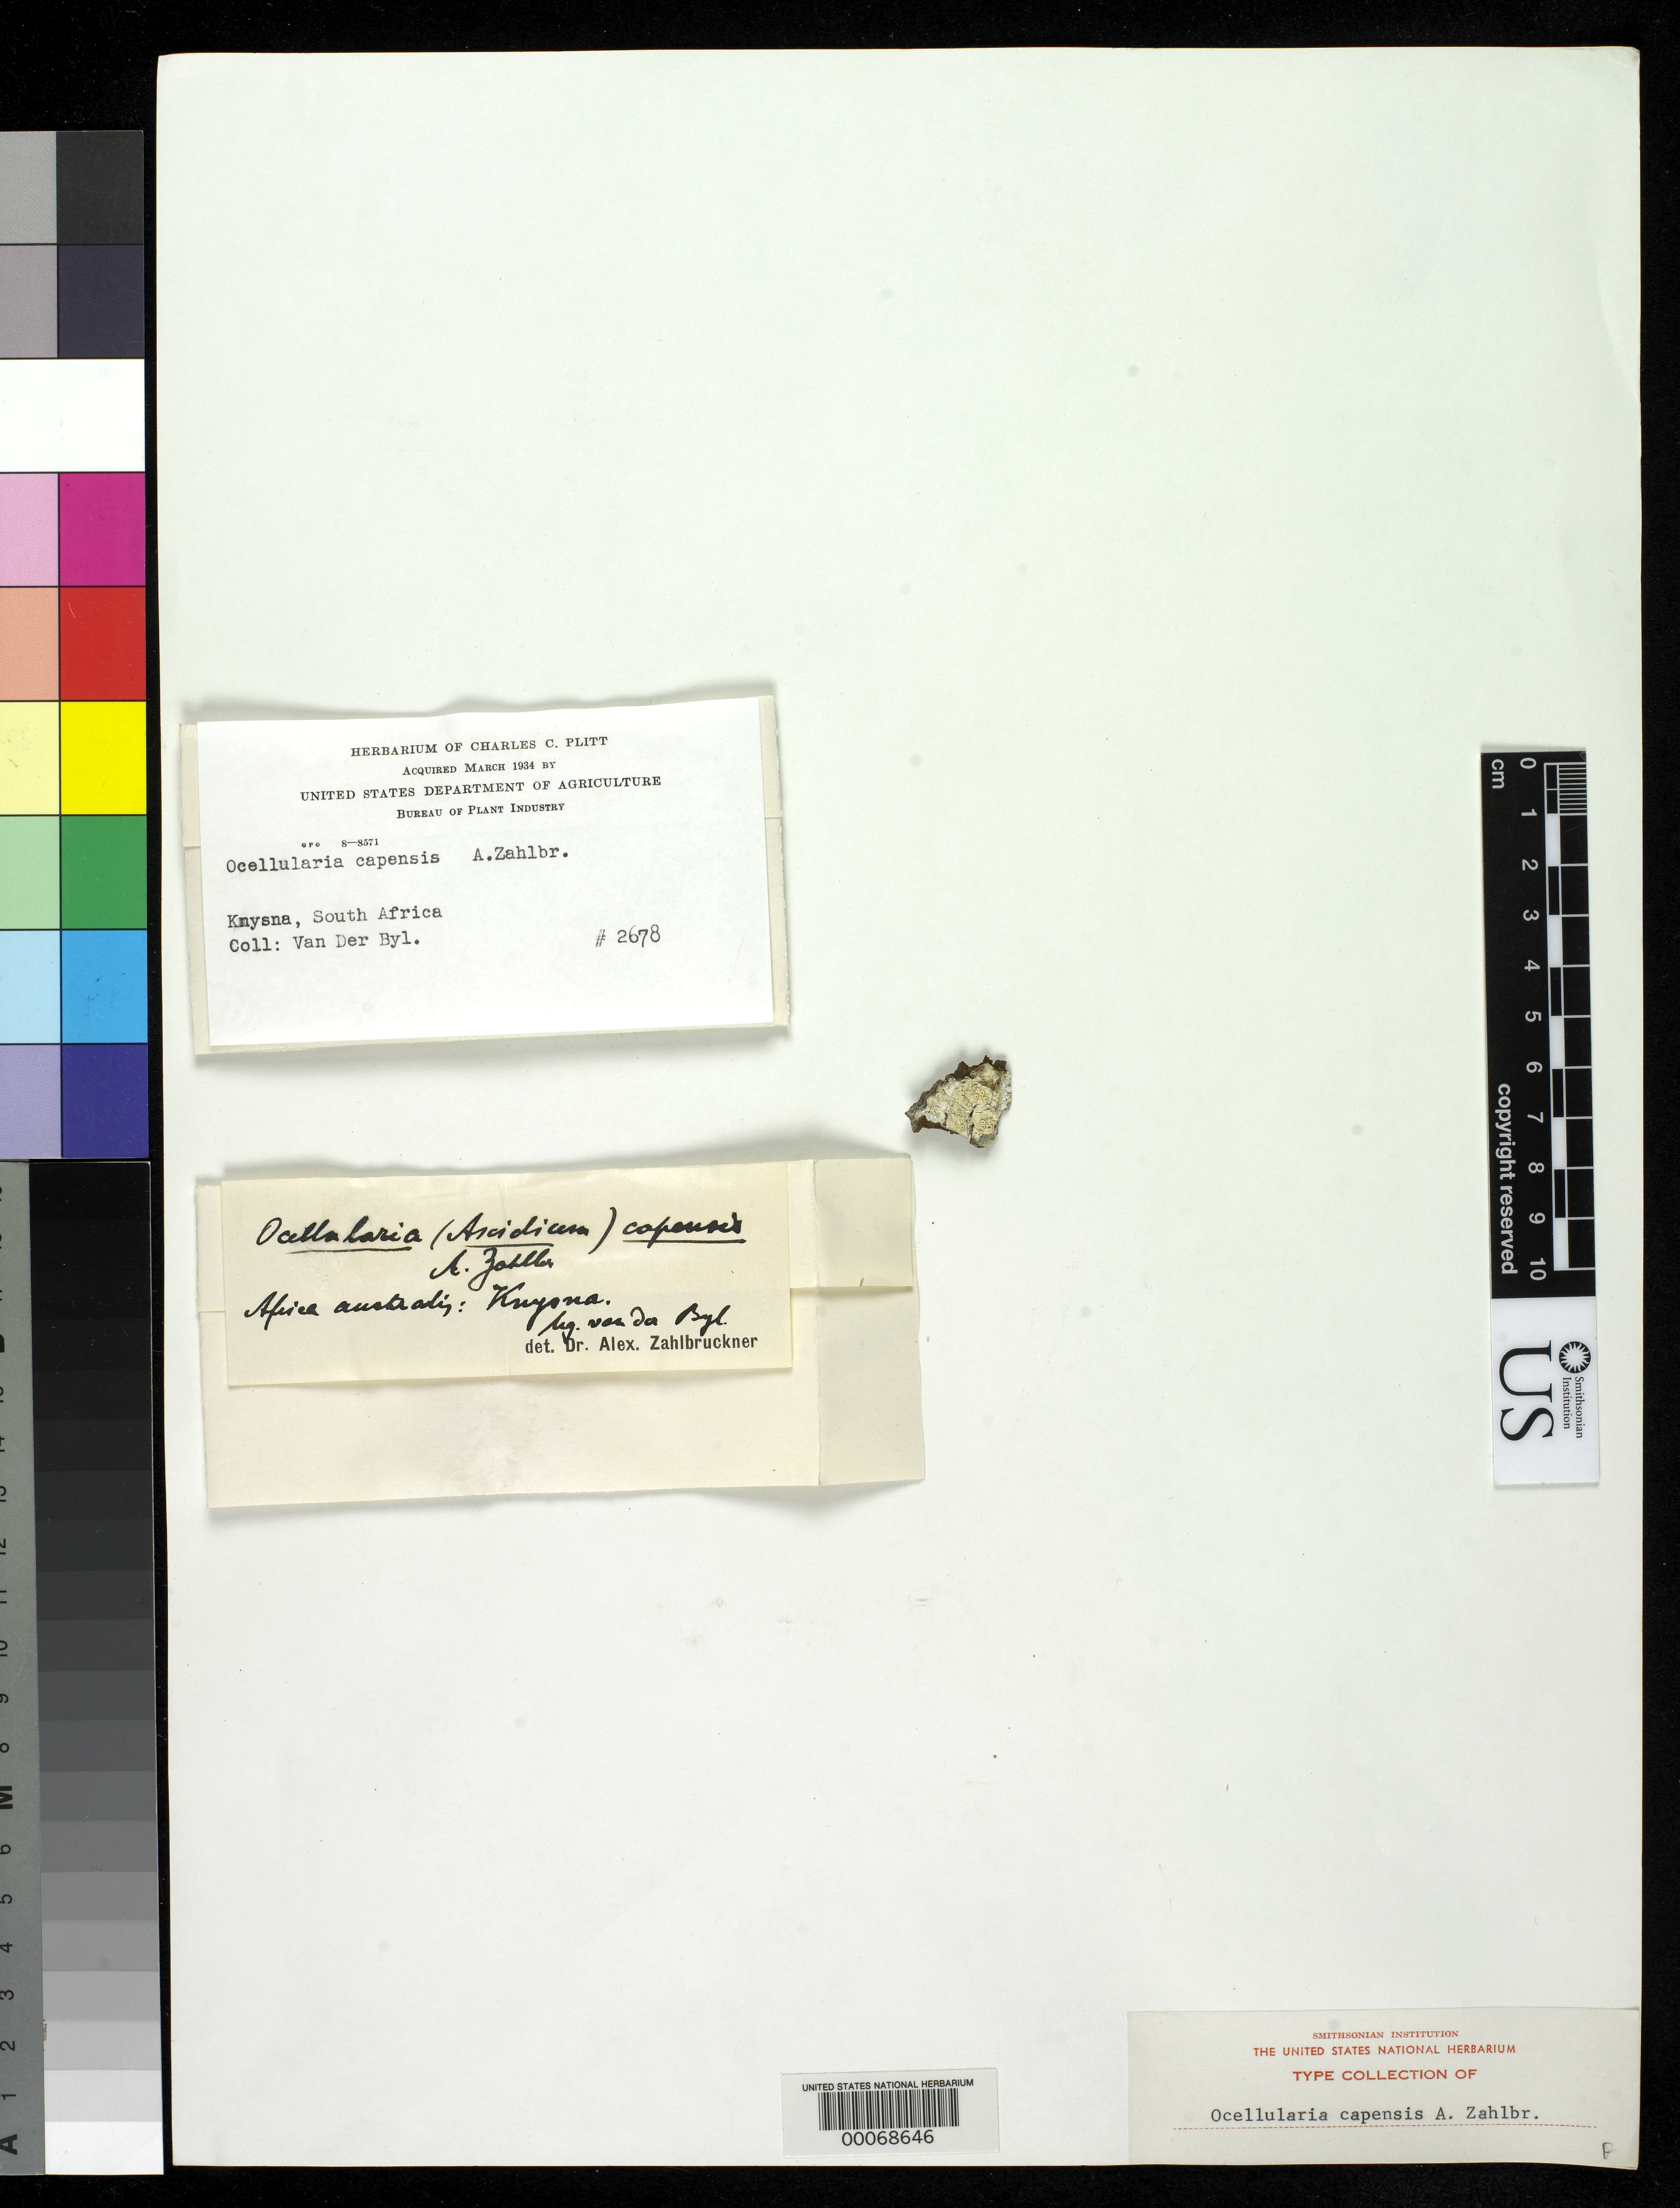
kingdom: Fungi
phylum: Ascomycota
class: Lecanoromycetes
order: Ostropales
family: Graphidaceae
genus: Ocellularia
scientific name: Ocellularia capensis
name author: Zahlbr. ex Van der Byl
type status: Type Collection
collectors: P. Van der Byl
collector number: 2678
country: South Africa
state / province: Western Cape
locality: Knysna.